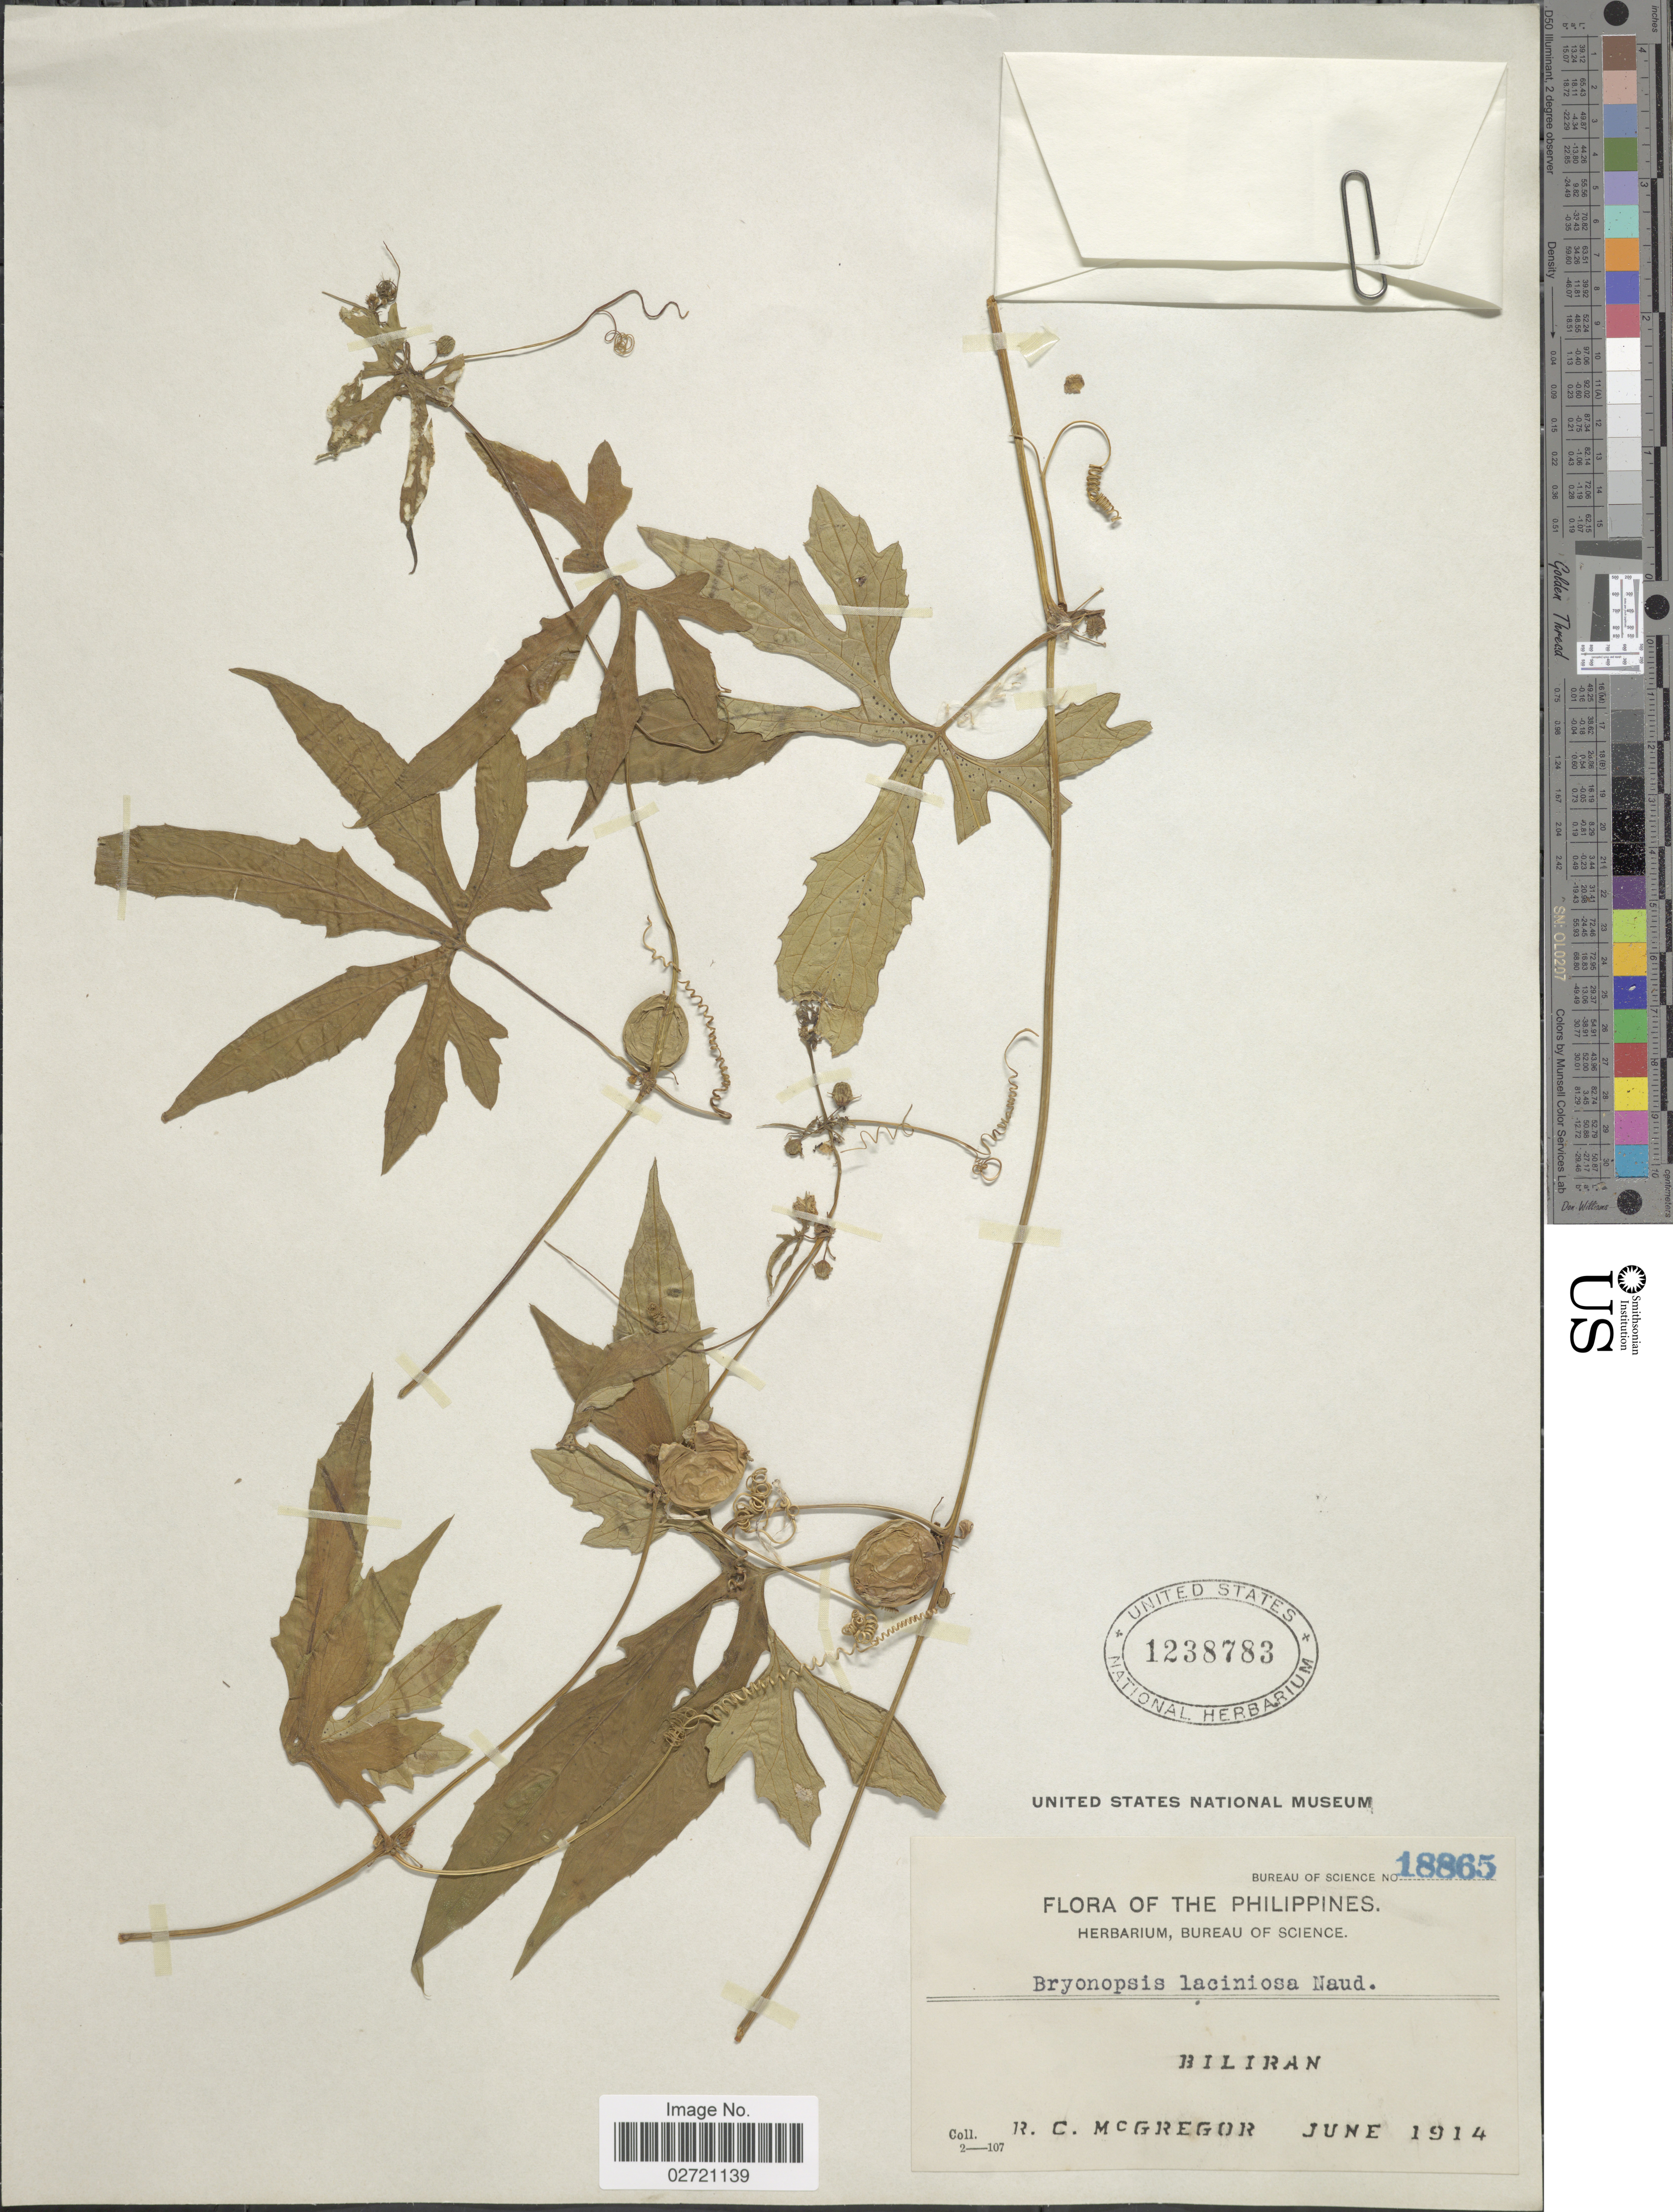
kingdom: Plantae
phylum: Tracheophyta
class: Magnoliopsida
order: Cucurbitales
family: Cucurbitaceae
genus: Diplocyclos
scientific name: Diplocyclos palmatus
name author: (L.) C. Jeffrey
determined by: Strong, Mark T., (BOT), Smithsonian Institution - National Museum of Natural History (UNITED STATES)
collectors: R. C. McGregor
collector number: Bureau of Science 18865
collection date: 1914-06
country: Philippines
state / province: Eastern Visayas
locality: Biliran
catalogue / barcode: US 1238783